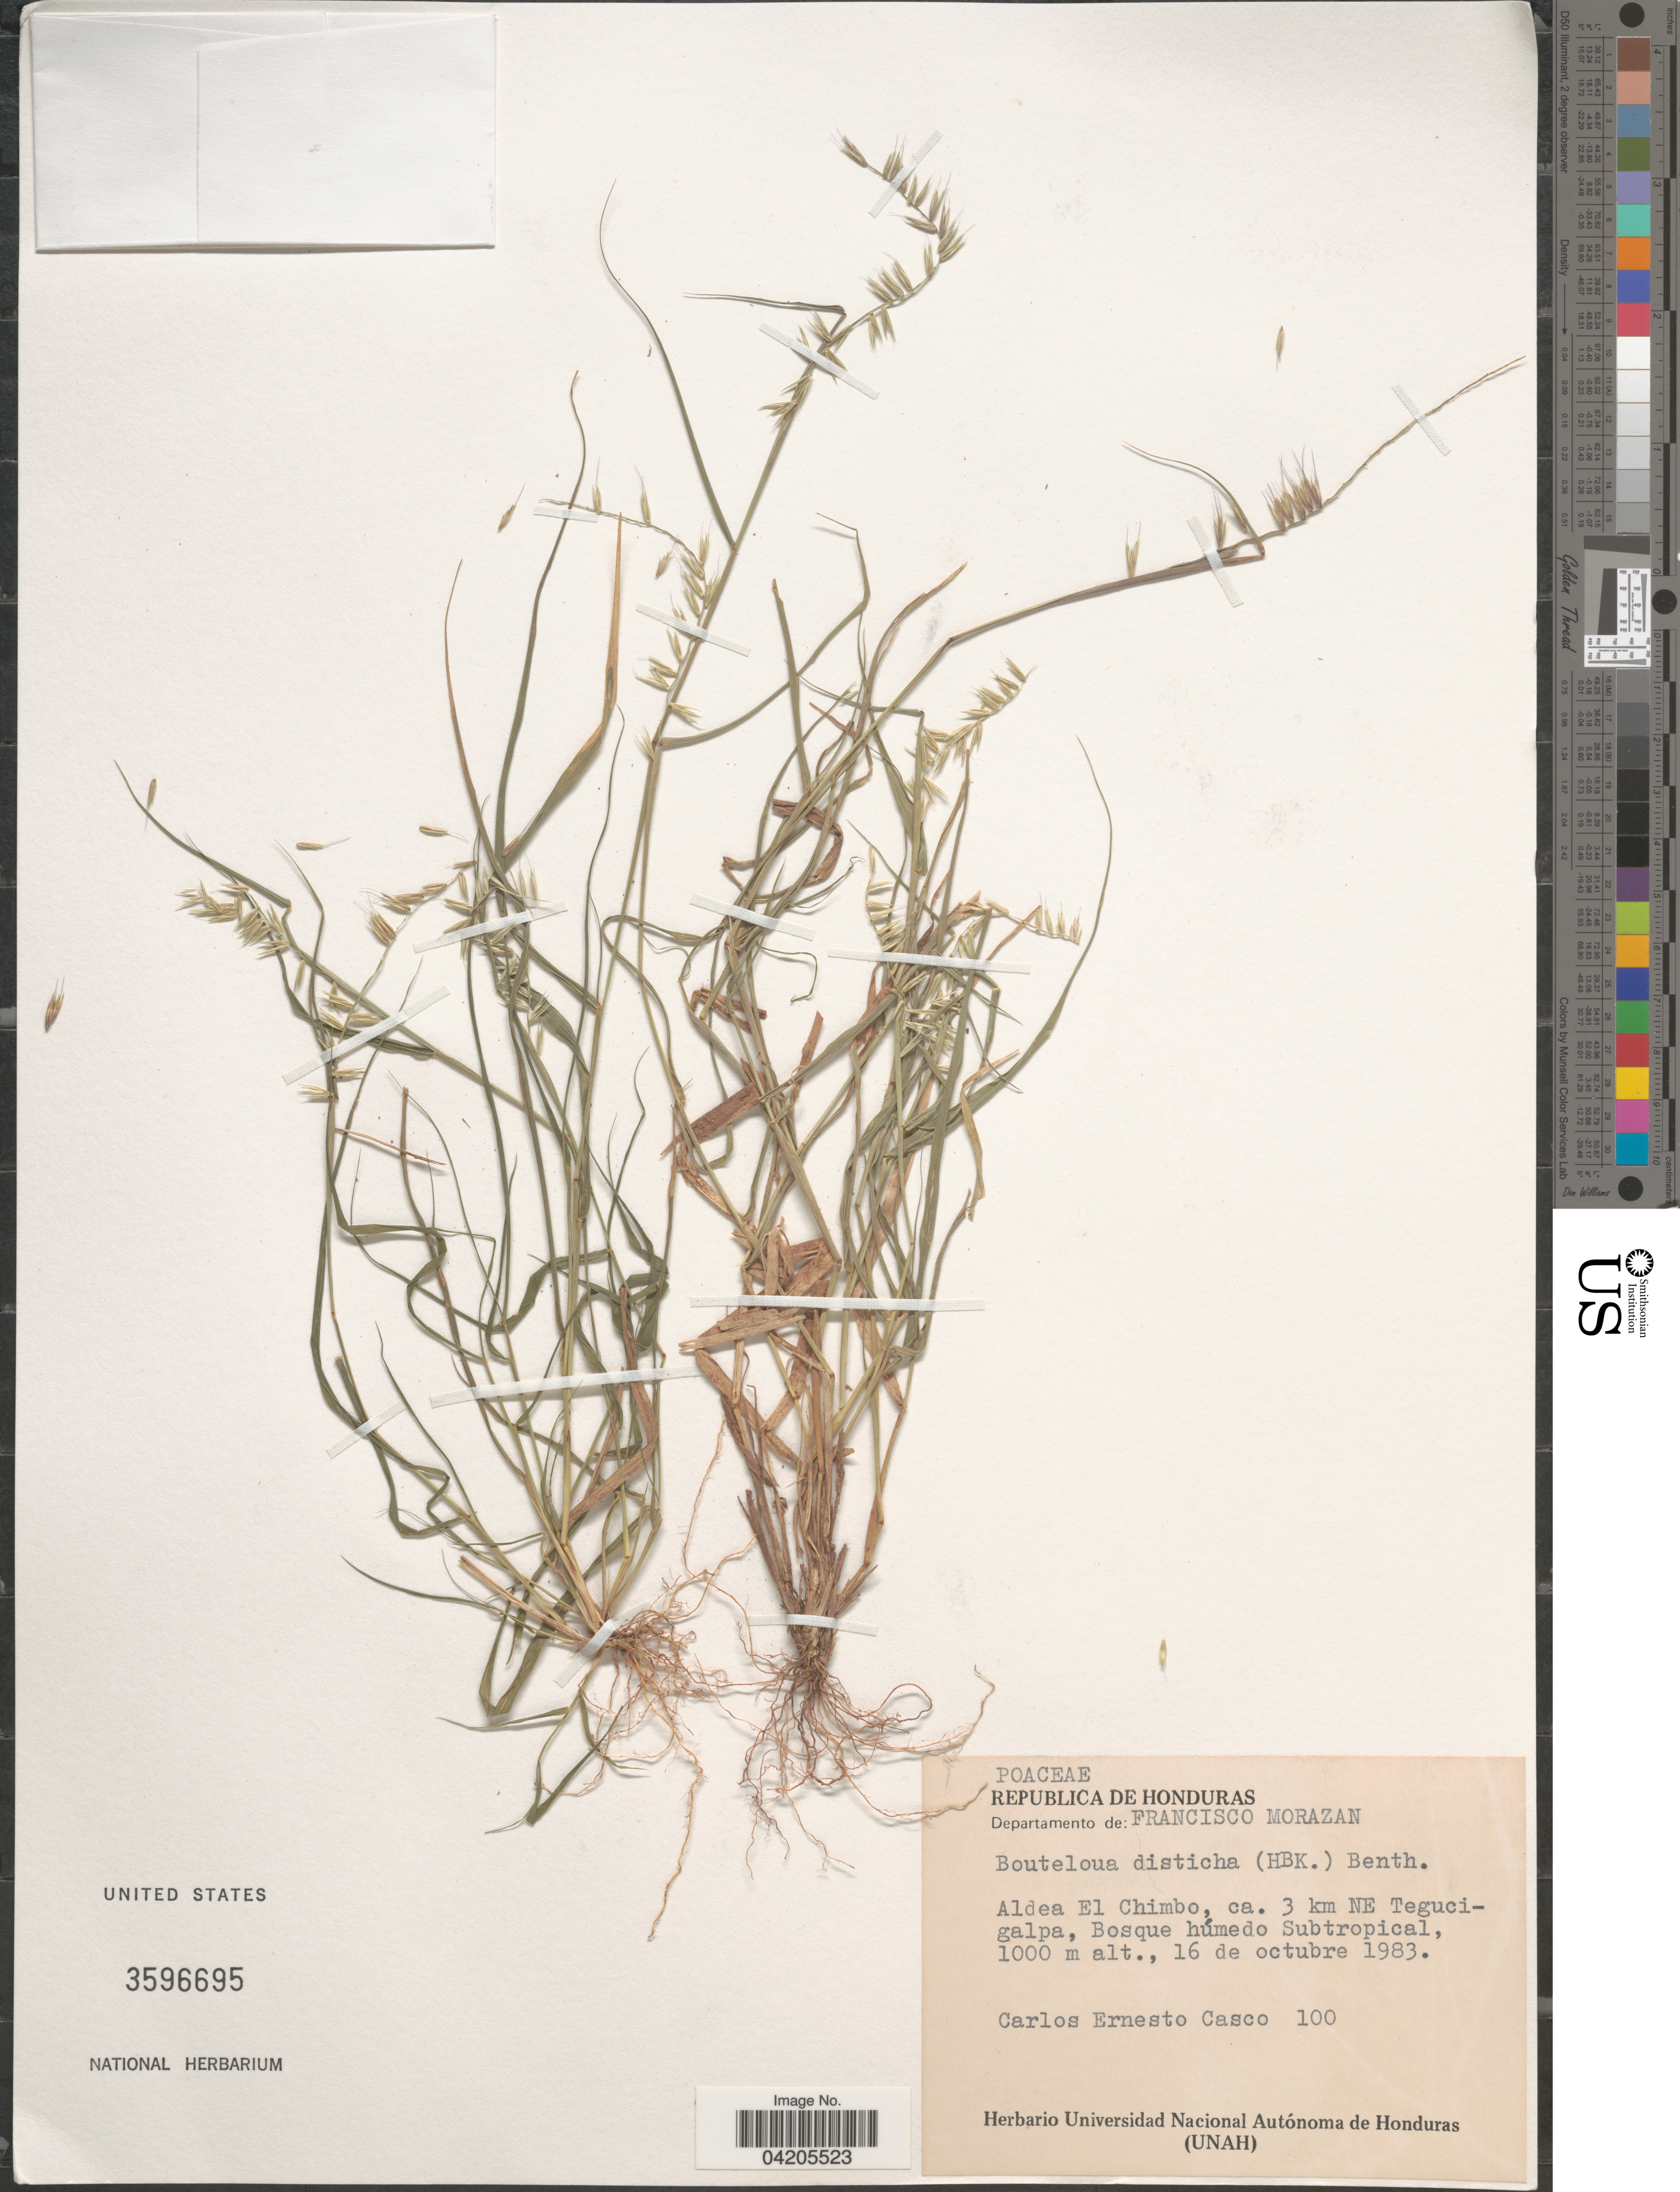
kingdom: Plantae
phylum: Tracheophyta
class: Liliopsida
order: Poales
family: Poaceae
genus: Bouteloua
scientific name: Bouteloua disticha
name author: (Kunth) Benth.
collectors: C. Casco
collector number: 100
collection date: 1983-10-16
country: Honduras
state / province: Fco. Morazán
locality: Departamento de: Francisco Morazan. Aldea El Chimbo, ca. 3 km NE Tegucigalpa, Bosque húmedo Subtropical.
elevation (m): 1000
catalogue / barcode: US 3596695